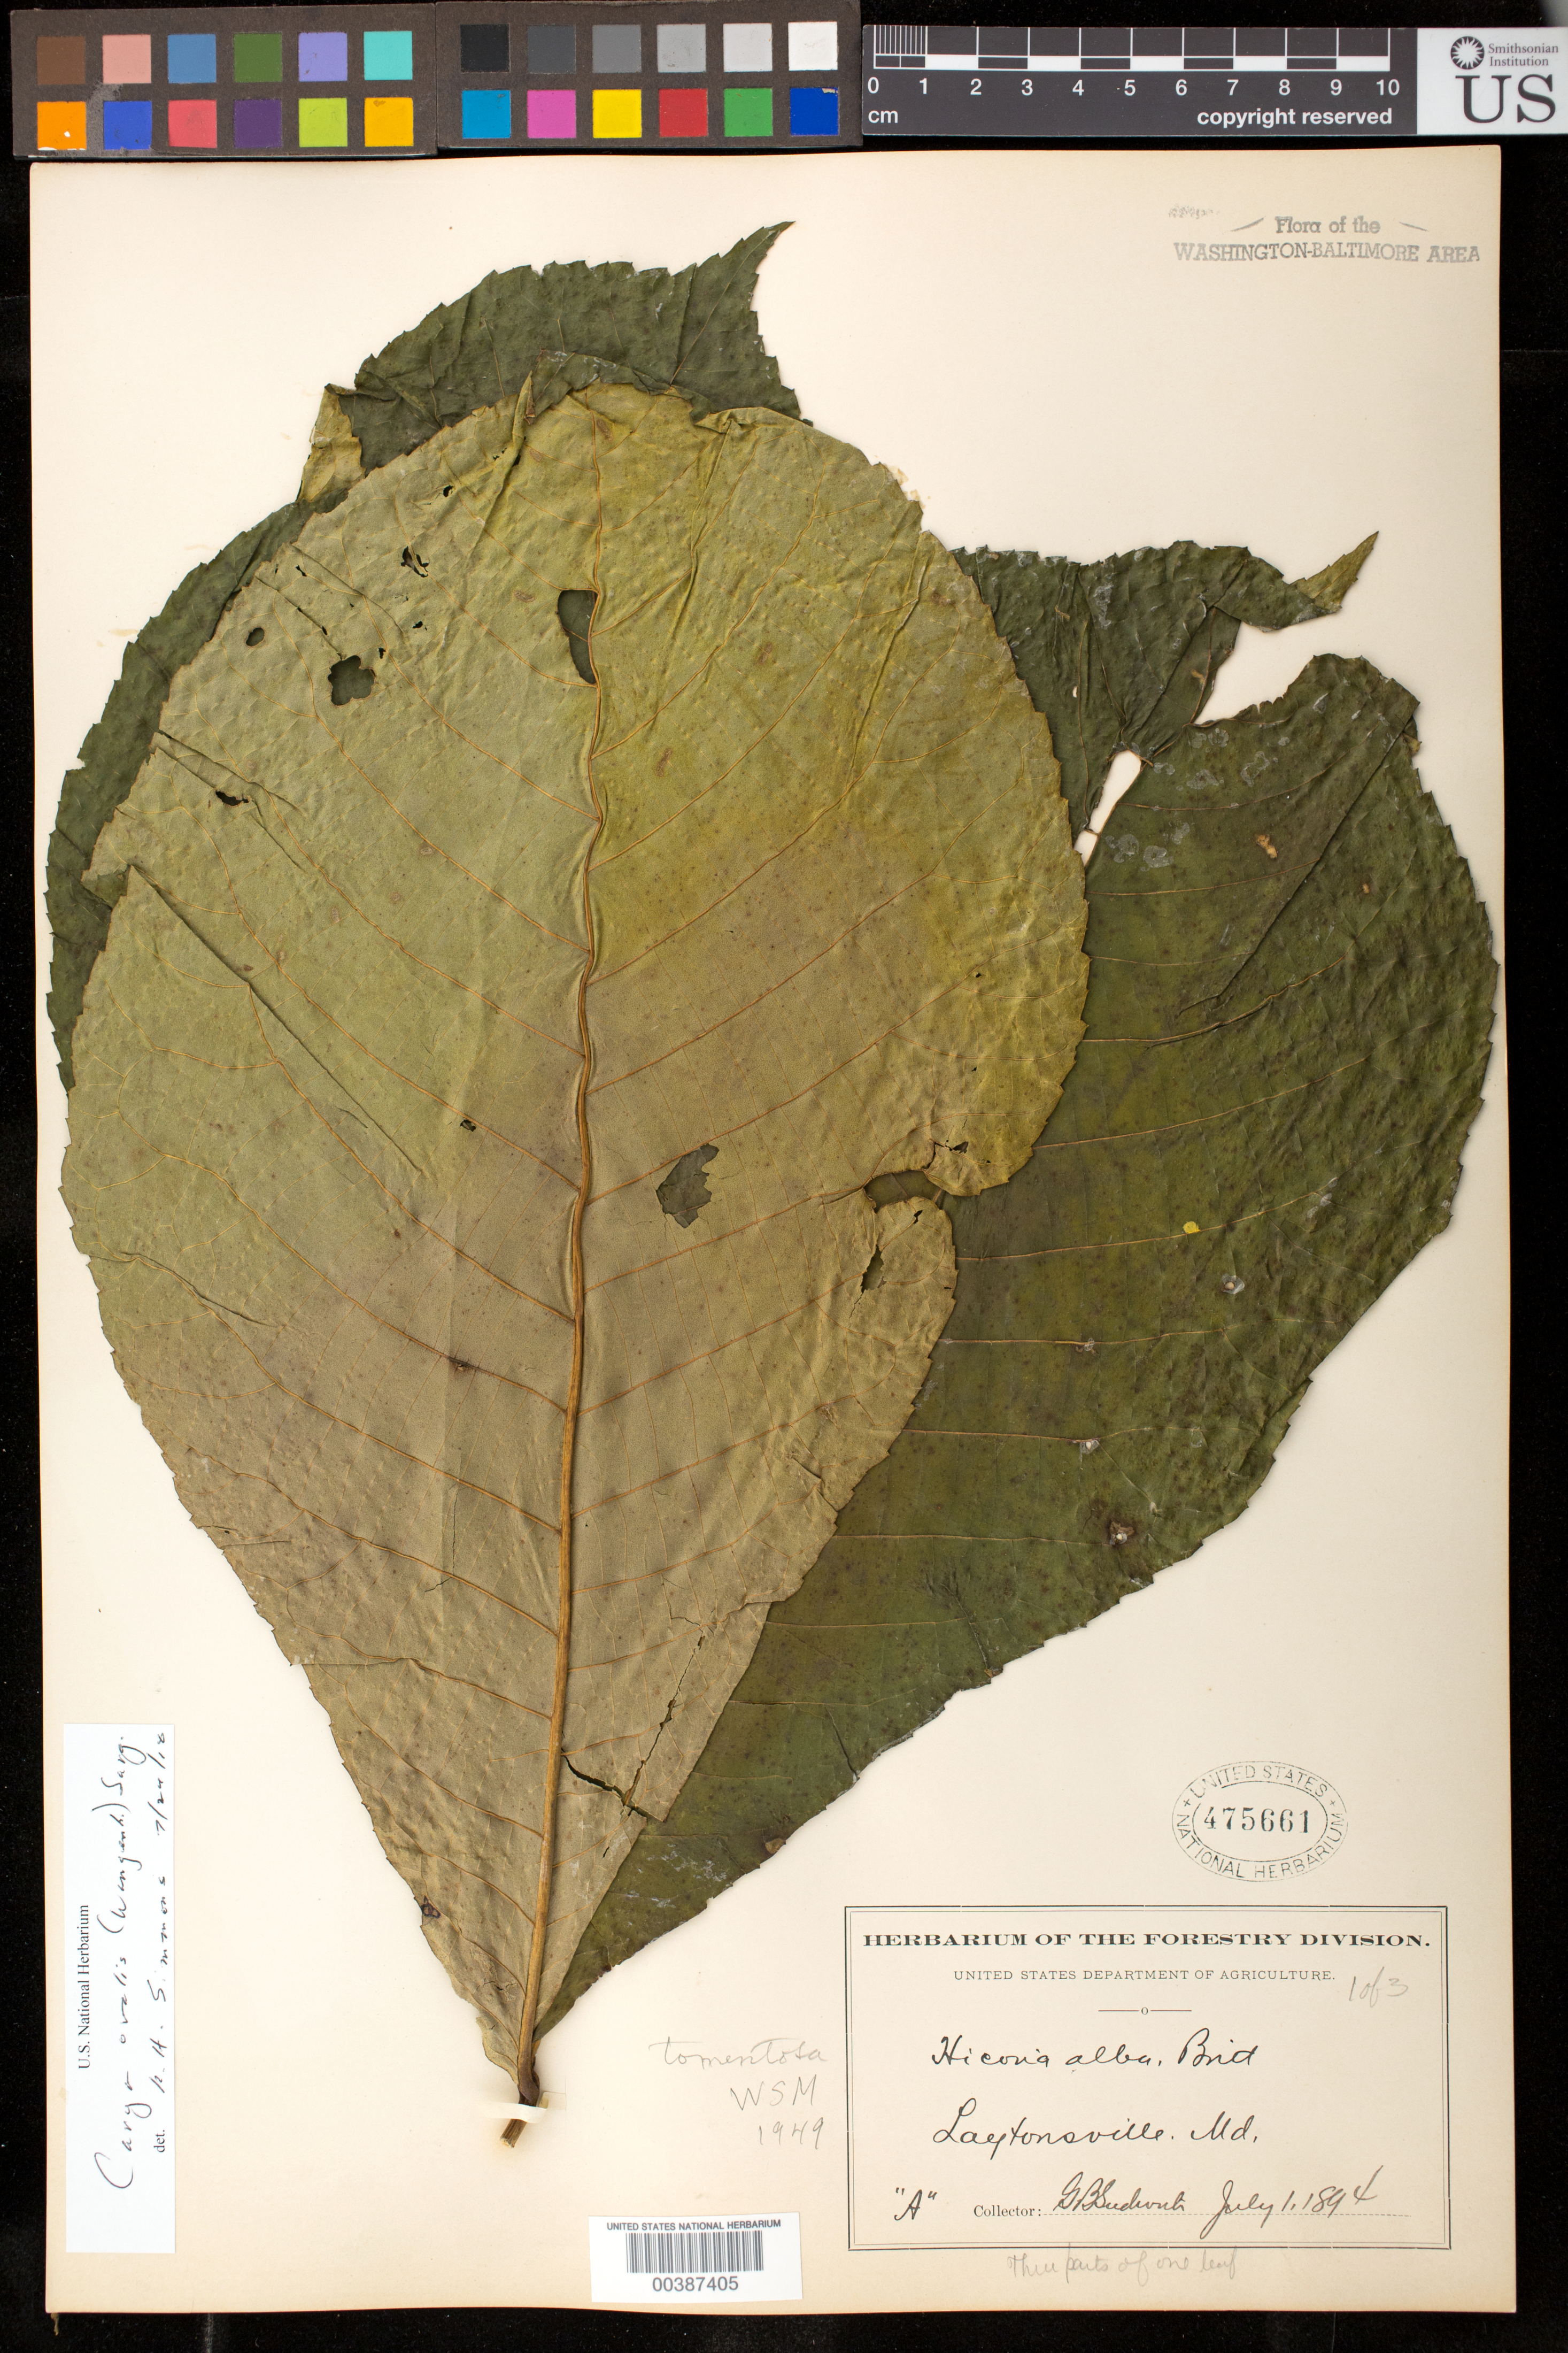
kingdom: Plantae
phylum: Tracheophyta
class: Magnoliopsida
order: Fagales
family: Juglandaceae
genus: Carya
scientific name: Carya ovalis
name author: (Wangenh.) Sarg.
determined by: Simmons, R. H., (UNITED STATES)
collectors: G. B. Sudworth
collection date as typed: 01 Jul 1894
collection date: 1894-07-01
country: United States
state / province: Maryland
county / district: Montgomery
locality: Laytonsville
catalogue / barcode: US 475661